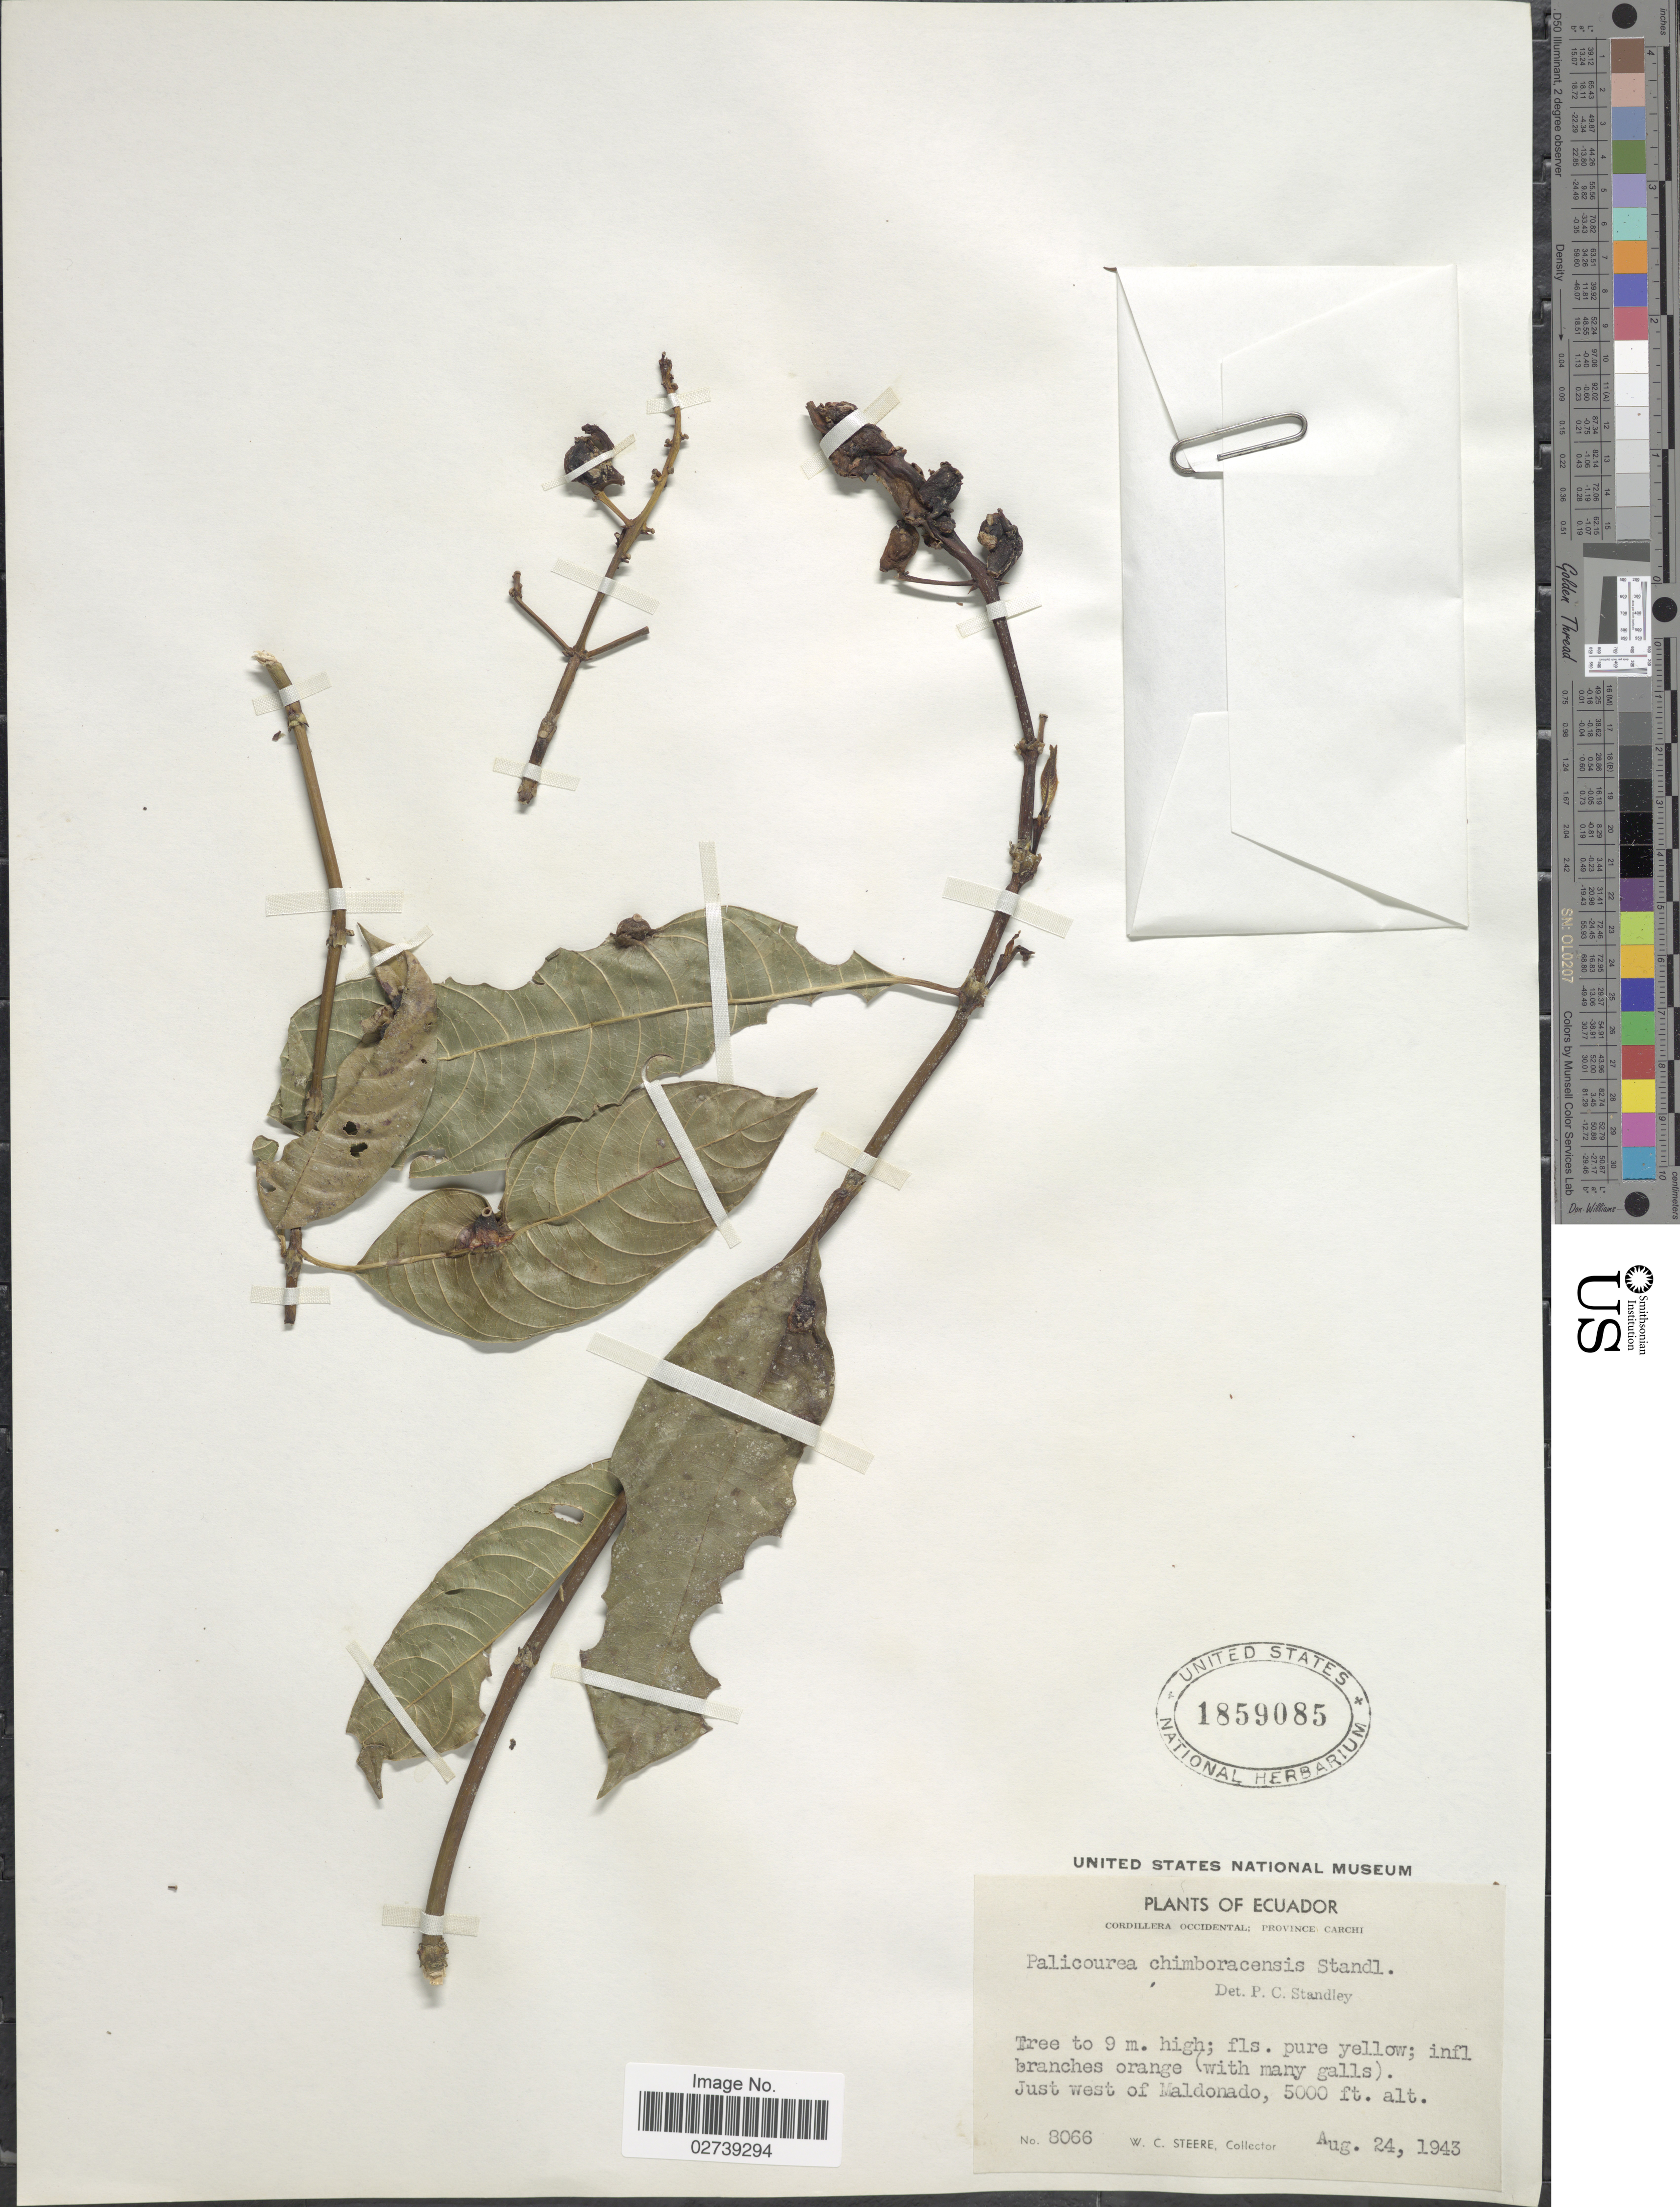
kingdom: Plantae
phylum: Tracheophyta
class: Magnoliopsida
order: Gentianales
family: Rubiaceae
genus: Palicourea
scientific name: Palicourea chimboracensis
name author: Standl.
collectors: W. C. Steere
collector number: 8066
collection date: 1943-08-24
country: Ecuador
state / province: Carchi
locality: Cordillera Occidental, just west of Maldonado.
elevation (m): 1524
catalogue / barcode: US 1859085